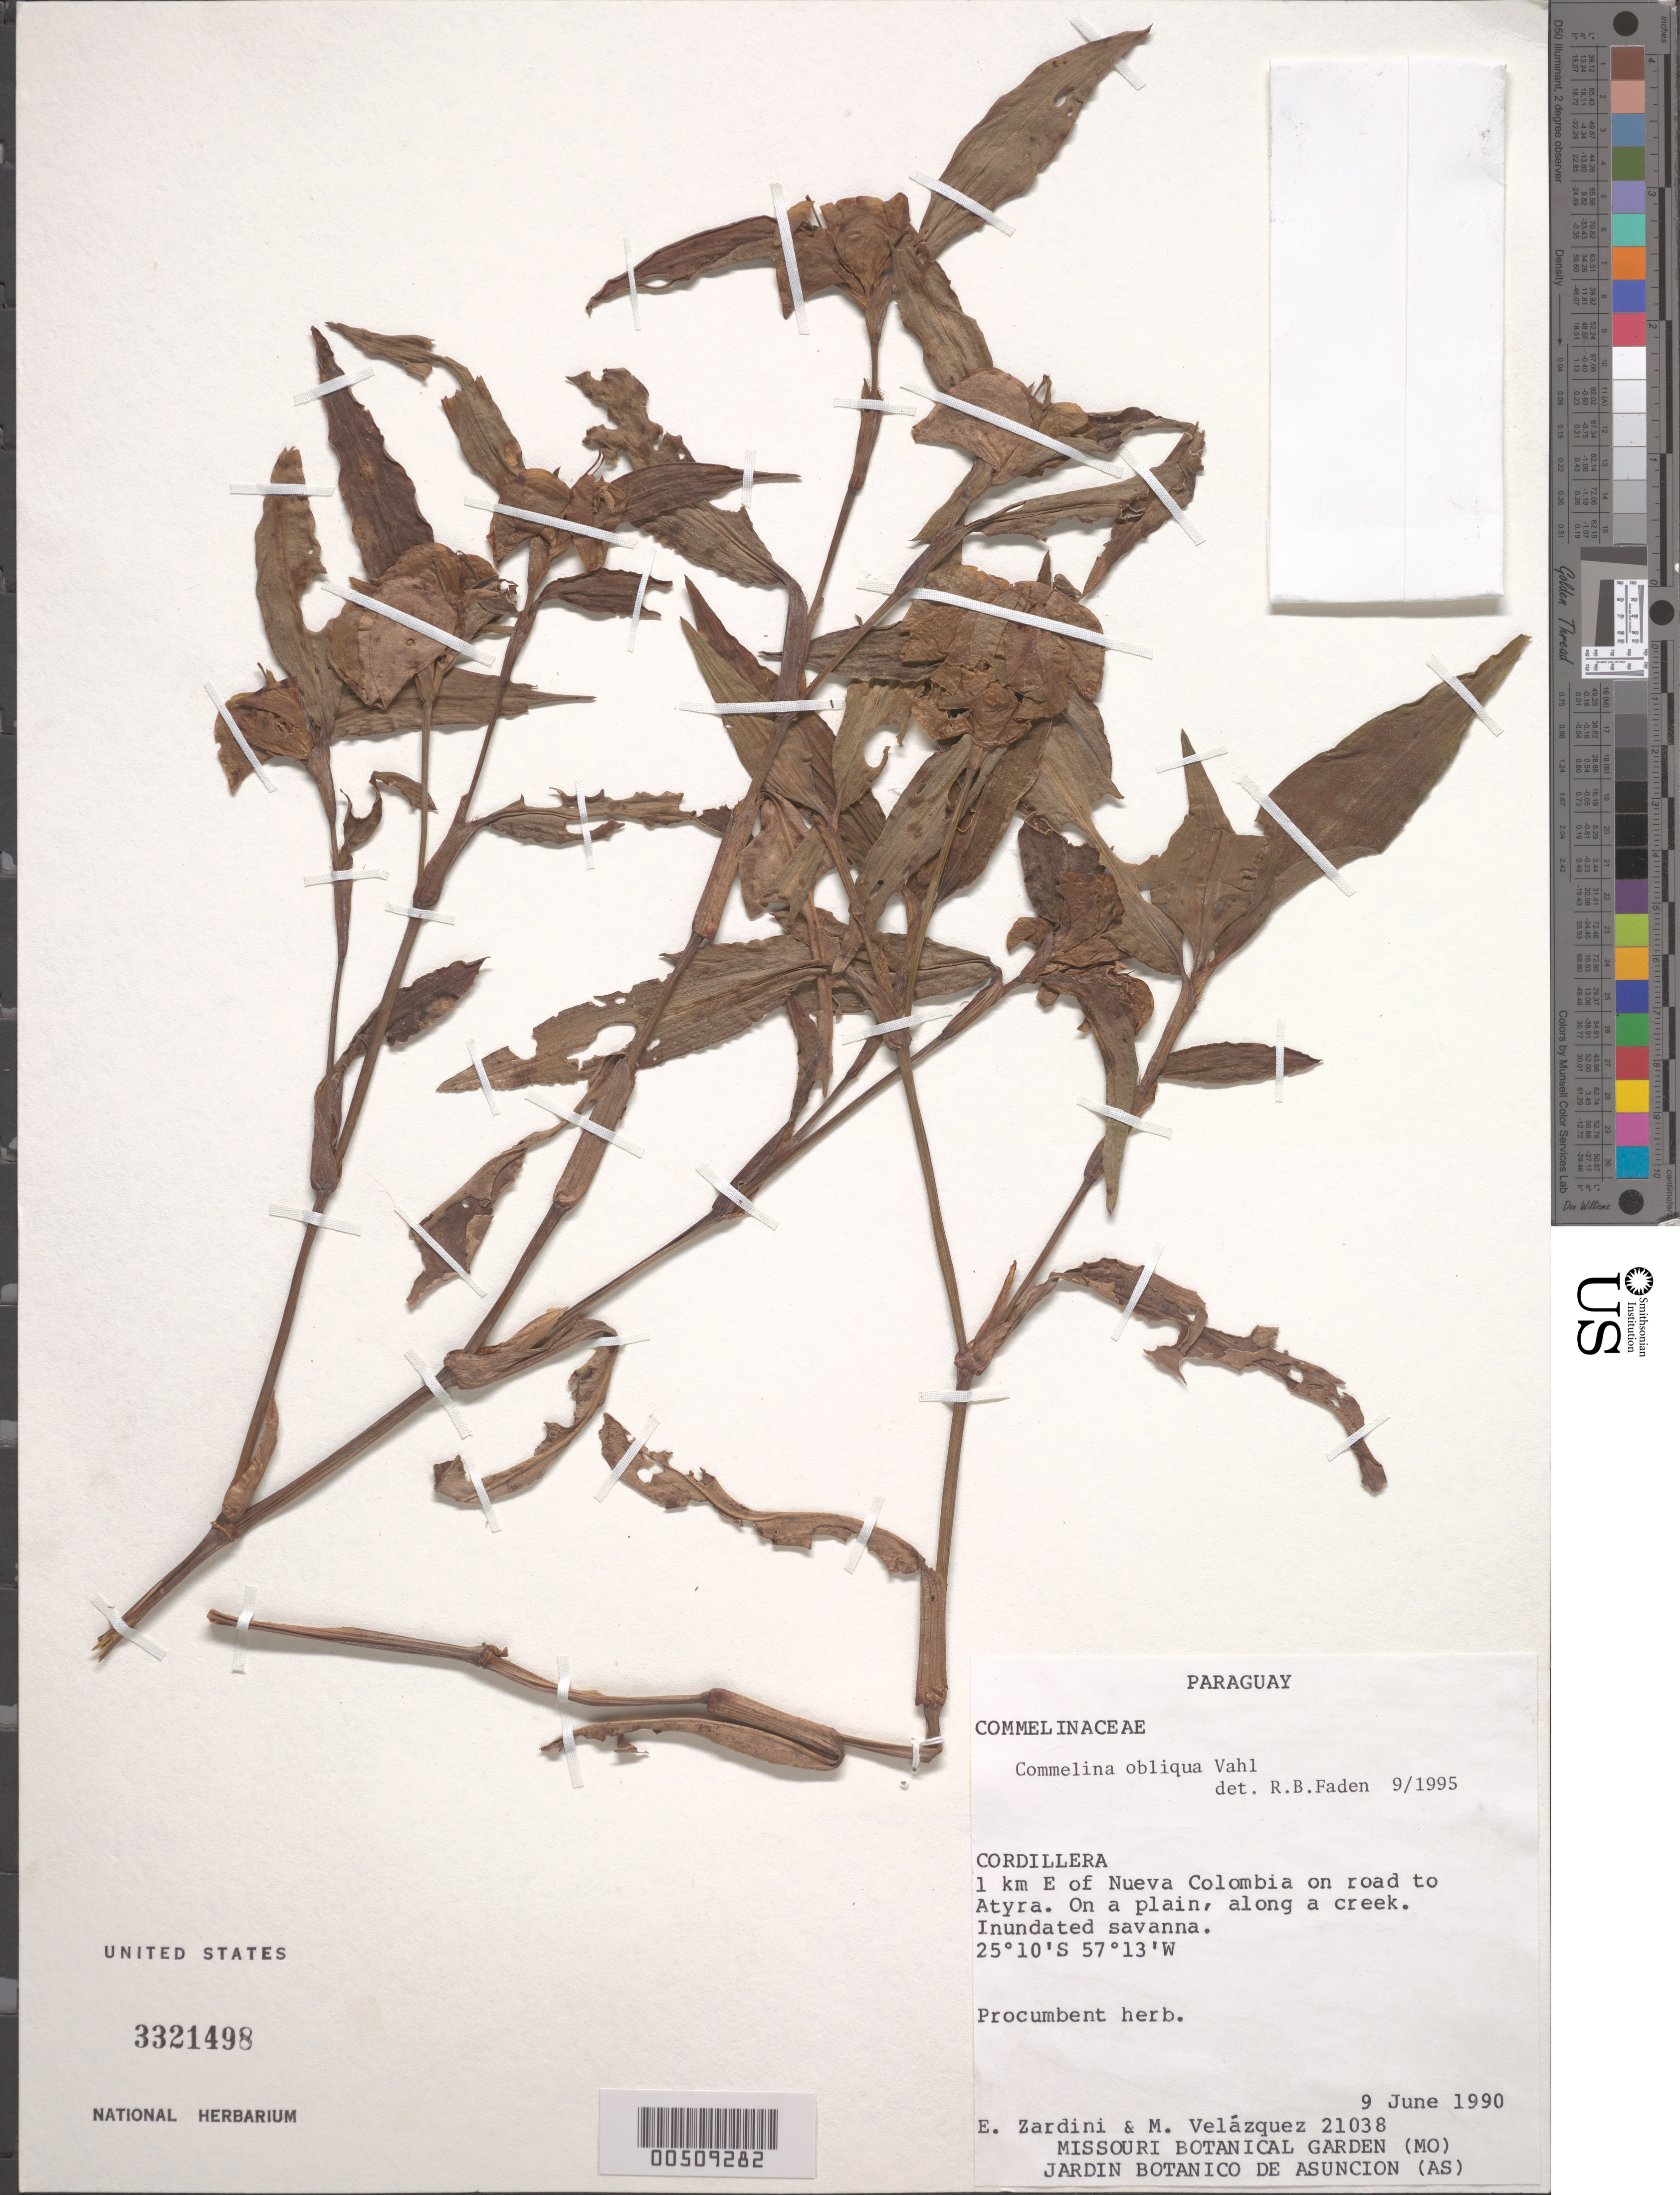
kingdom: Plantae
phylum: Tracheophyta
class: Liliopsida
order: Commelinales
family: Commelinaceae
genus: Commelina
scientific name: Commelina obliqua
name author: Vahl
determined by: Faden, Robert B., (US), Smithsonian Institution - National Museum of Natural History (UNITED STATES)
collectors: E. M. Zardini & M. Velazquez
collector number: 21038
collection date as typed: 09 Jun 1990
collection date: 1990-06-09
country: Paraguay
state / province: Cordillera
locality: E of nueva colombia, atyra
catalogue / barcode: US 3321498